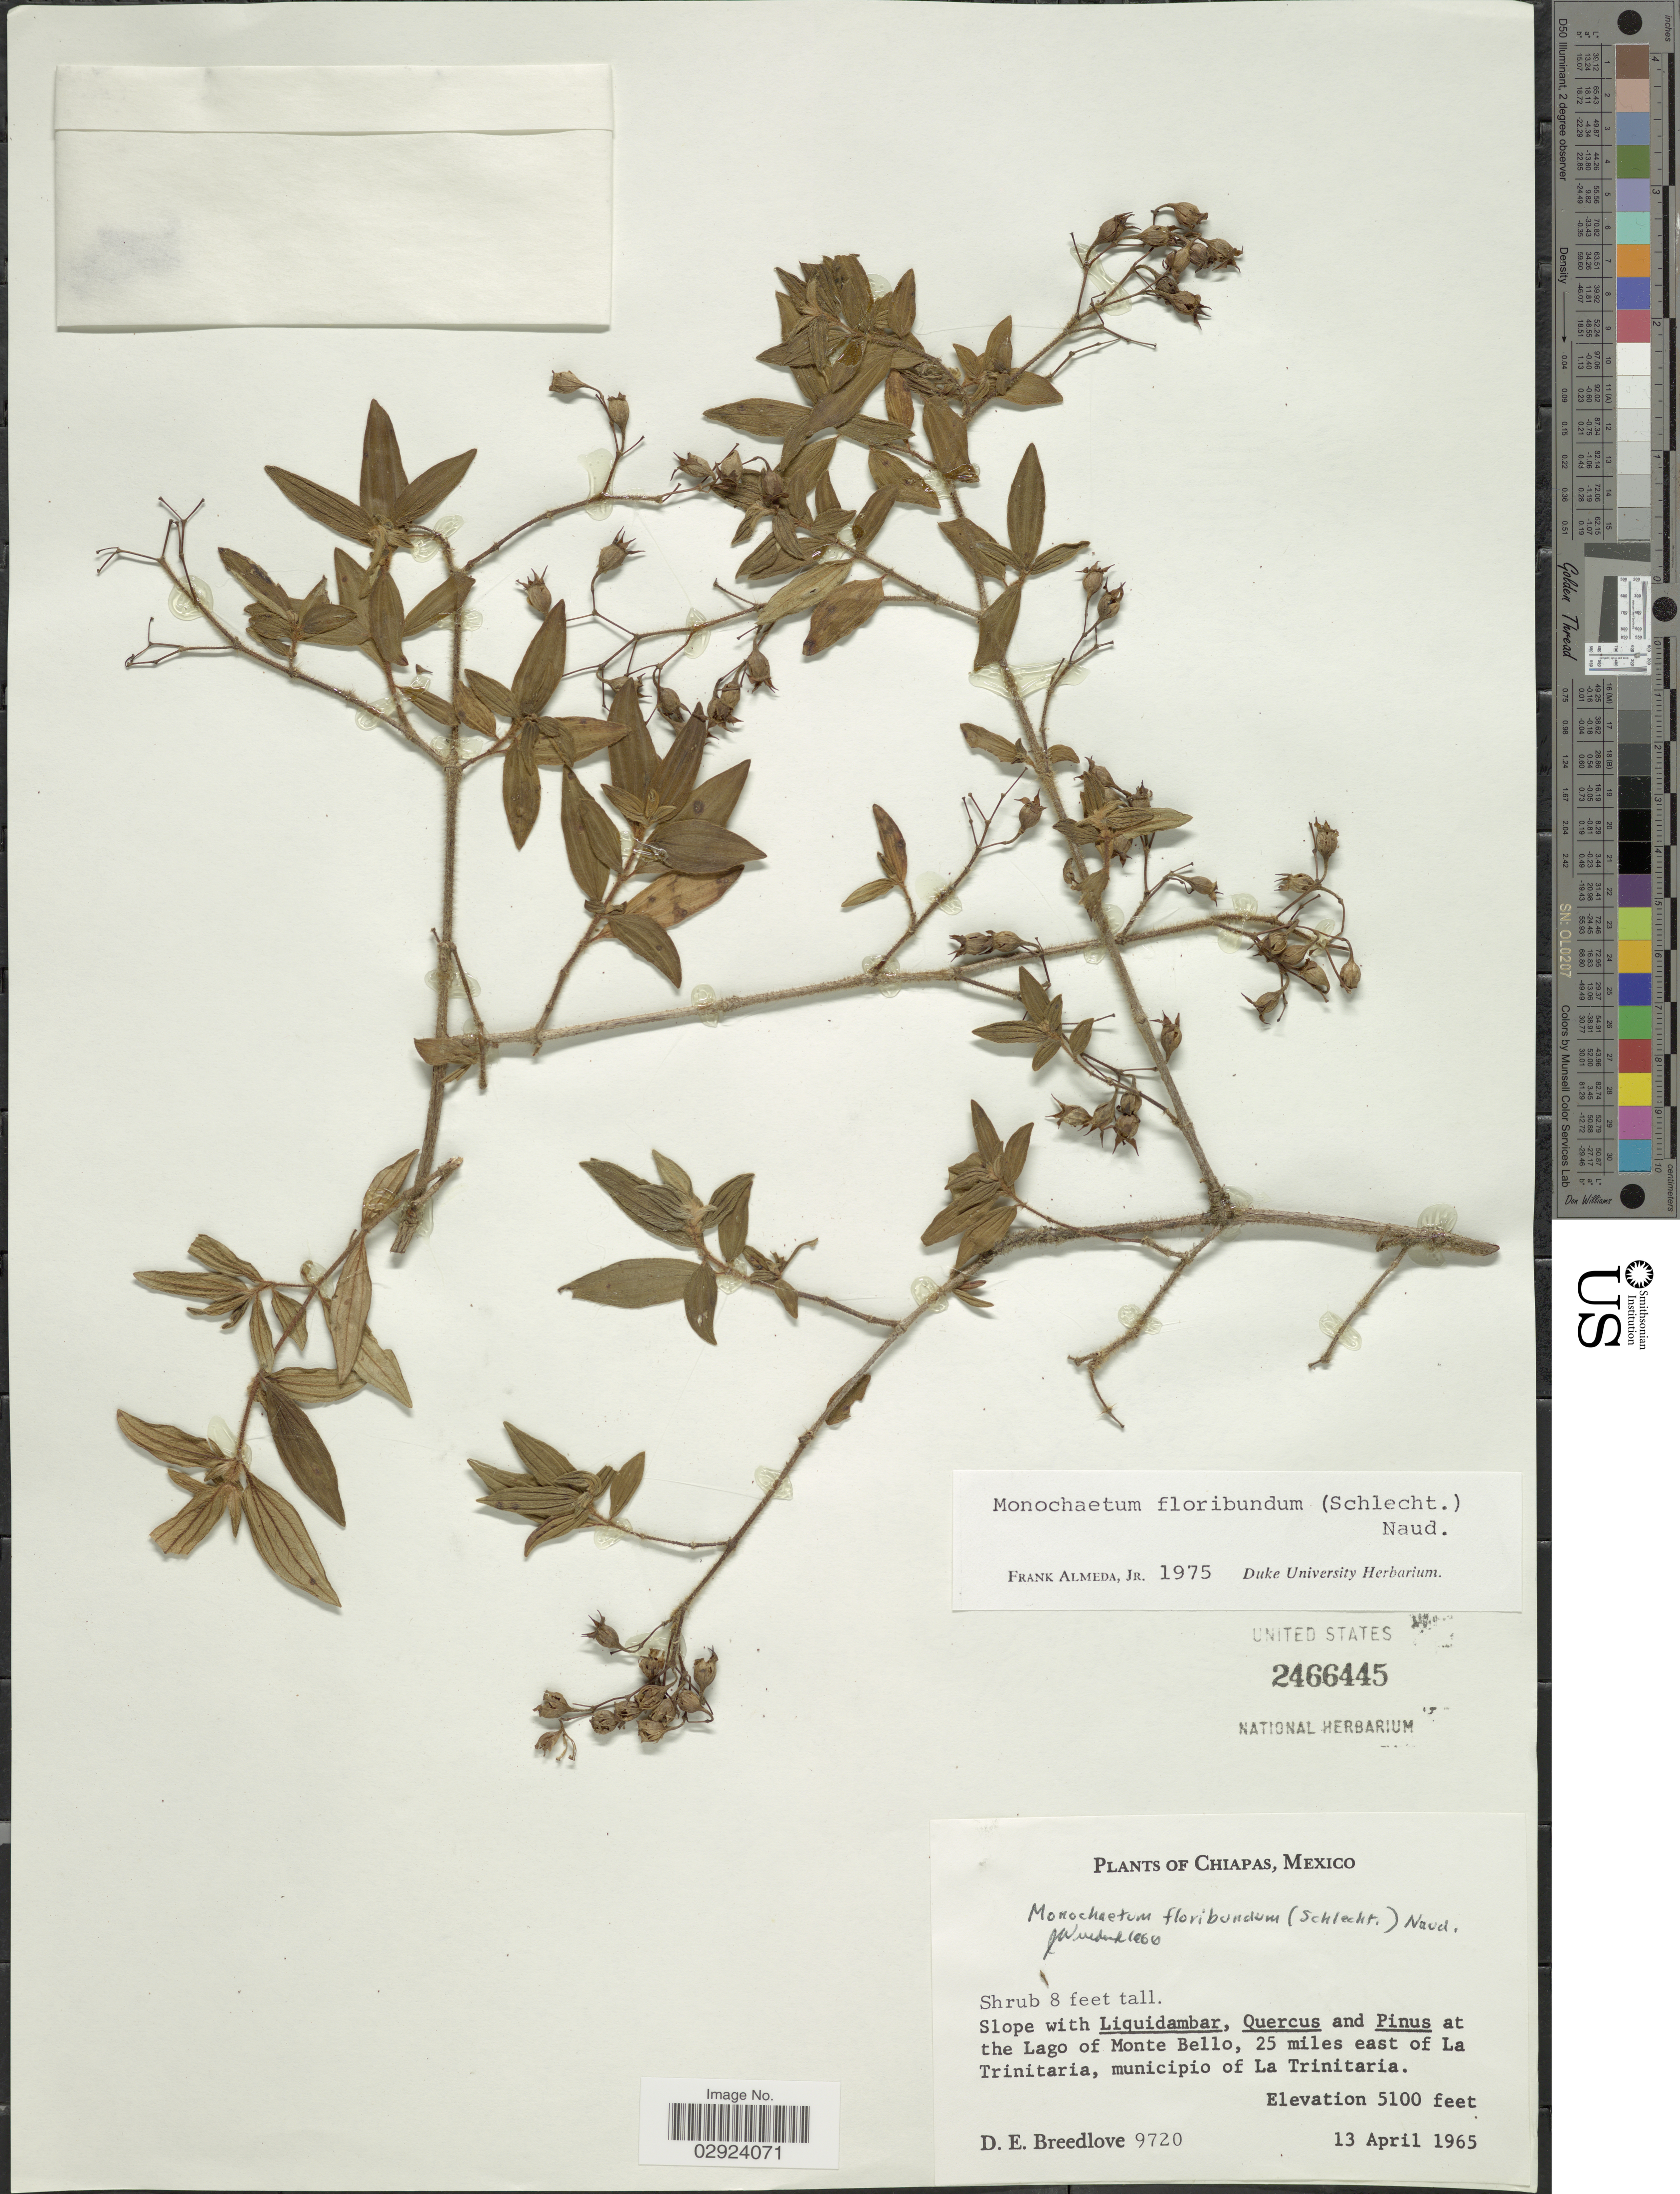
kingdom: Plantae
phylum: Tracheophyta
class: Magnoliopsida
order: Myrtales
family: Melastomataceae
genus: Monochaetum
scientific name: Monochaetum floribundum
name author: (Schltdl.) Naudin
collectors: D. E. Breedlove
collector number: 9720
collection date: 1965-04-13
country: Mexico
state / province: Chiapas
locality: At the Lago of Monte Bello, 25 miles east of La Trinitaria, Municipio of La Trinitaria.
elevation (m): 1554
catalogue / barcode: US 2466445